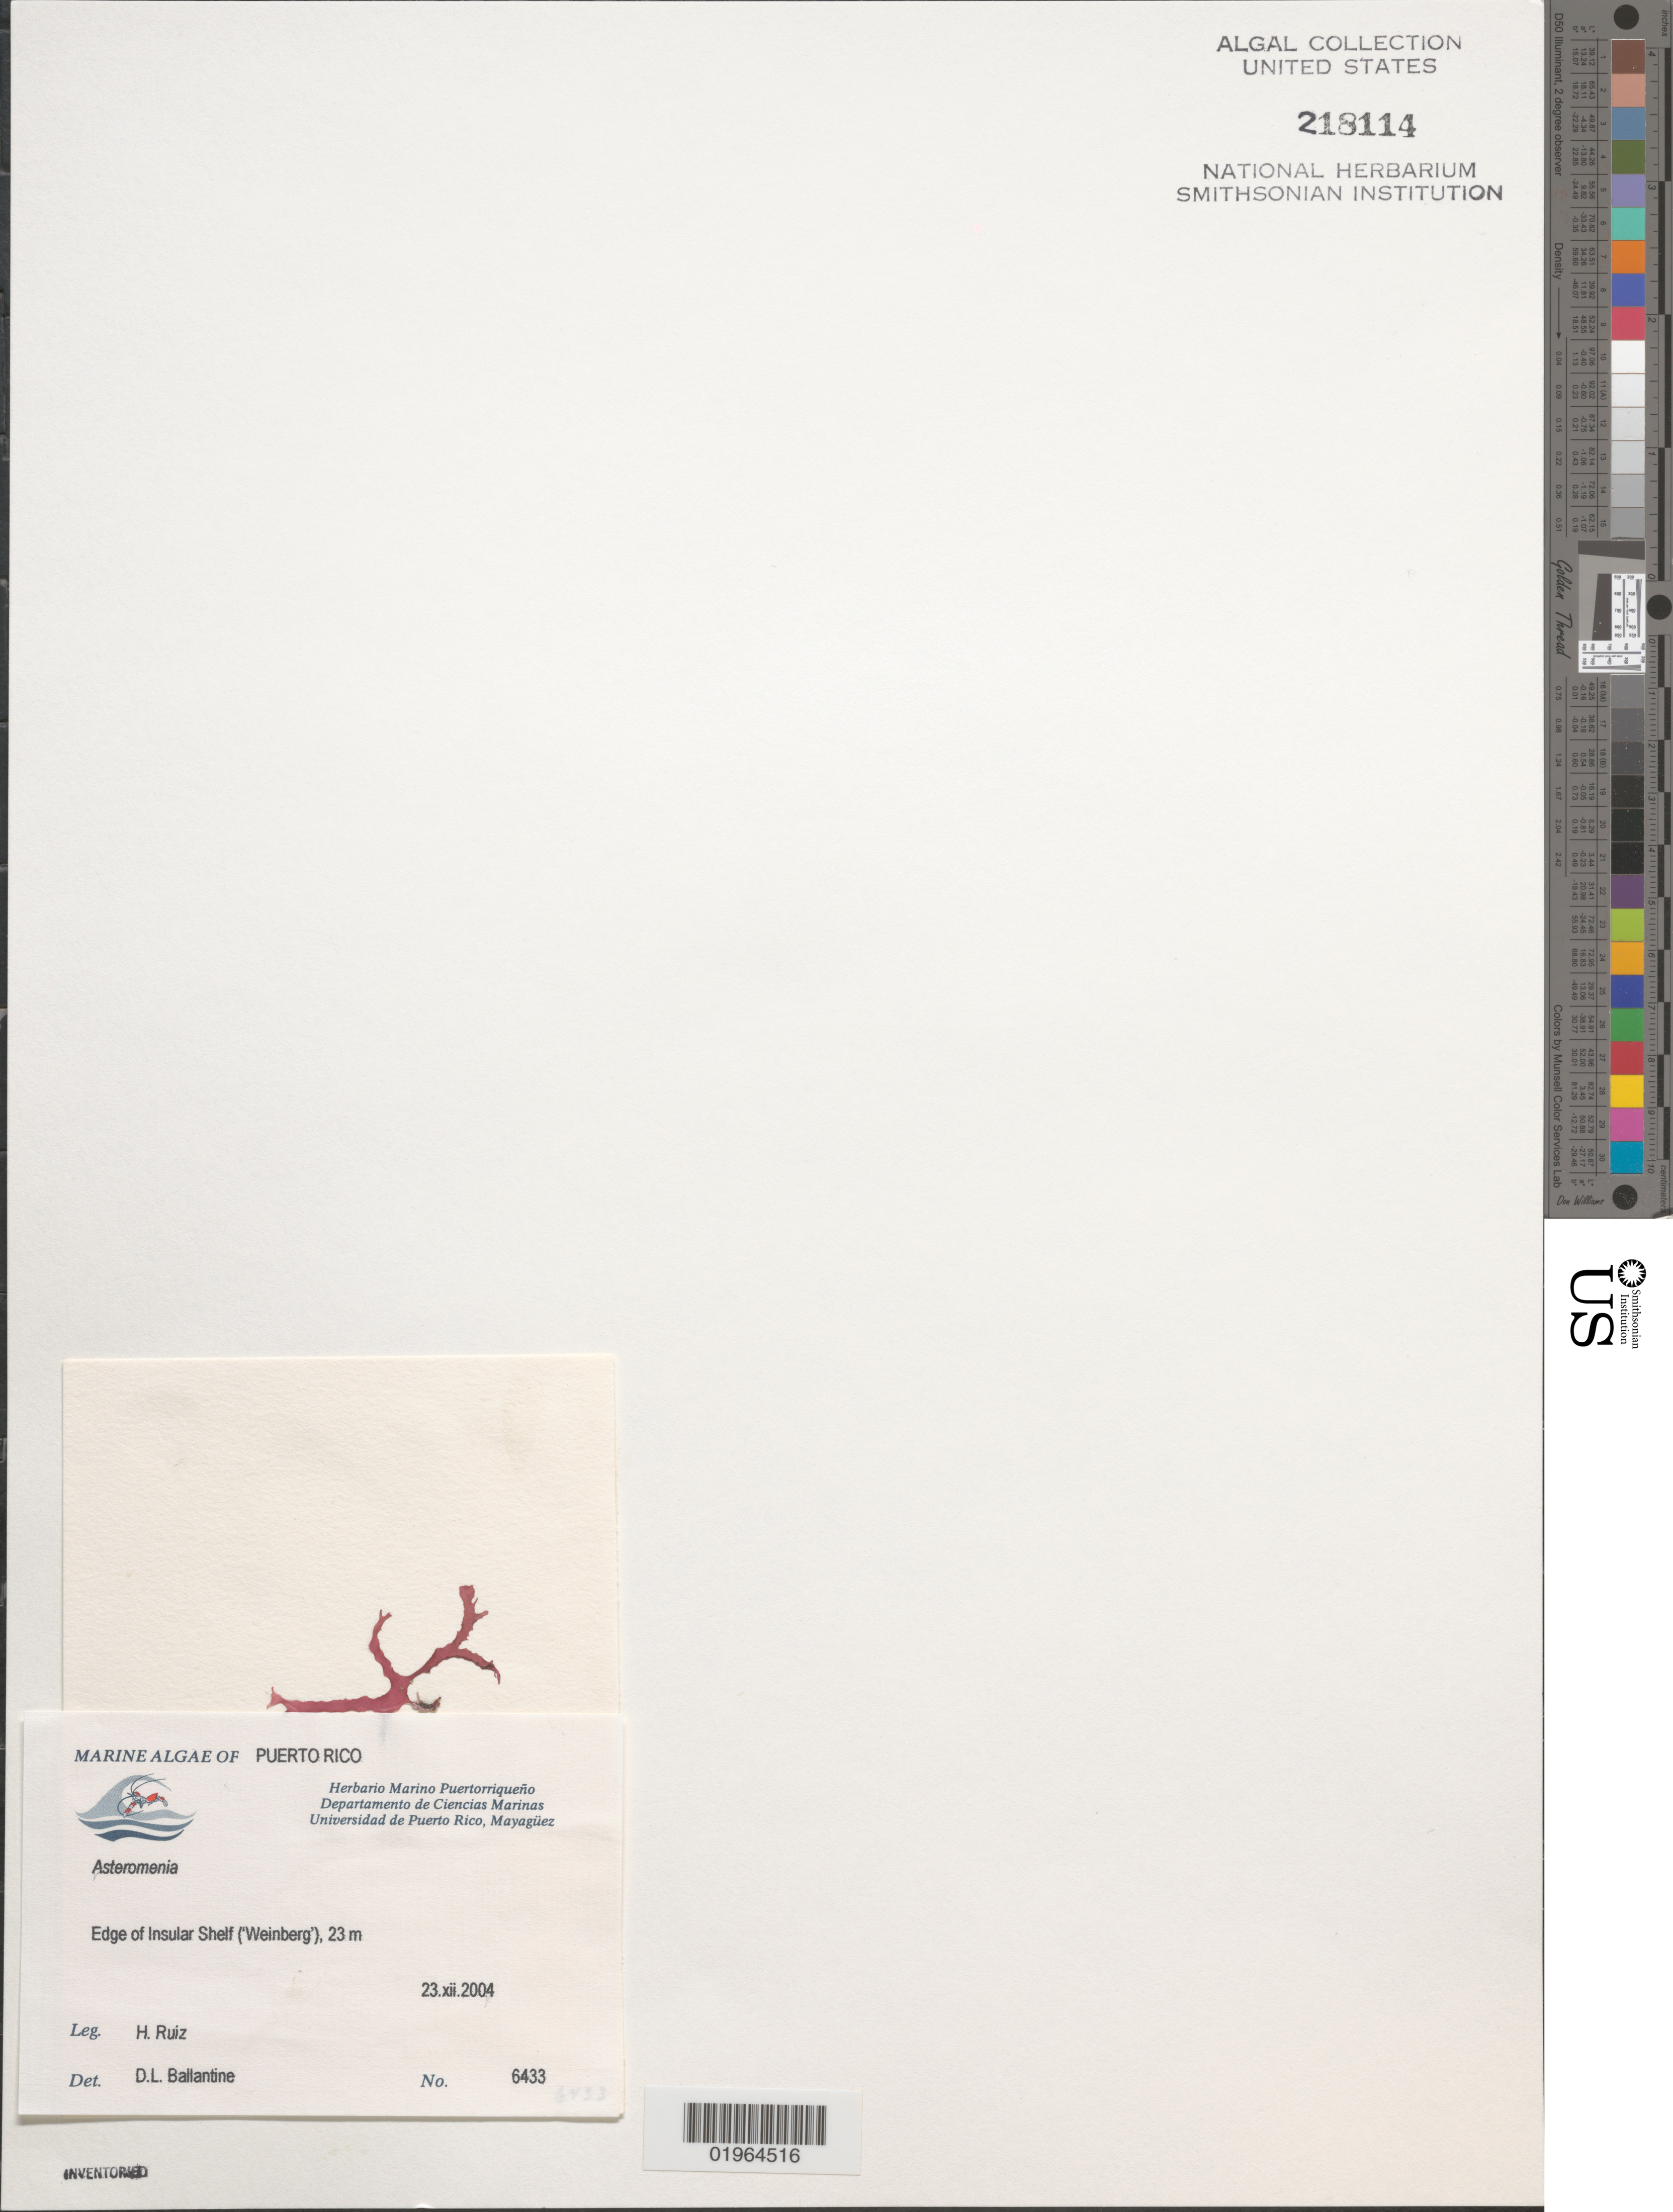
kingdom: Plantae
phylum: Rhodophyta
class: Florideophyceae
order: Rhodymeniales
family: Hymenocladiaceae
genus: Asteromenia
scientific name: Asteromenia sp.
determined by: Ballantine, D. L.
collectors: H. Ruiz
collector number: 6433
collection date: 2004-12-23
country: Puerto Rico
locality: Edge of Insular Shelf (Weinberg)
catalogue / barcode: US 218114